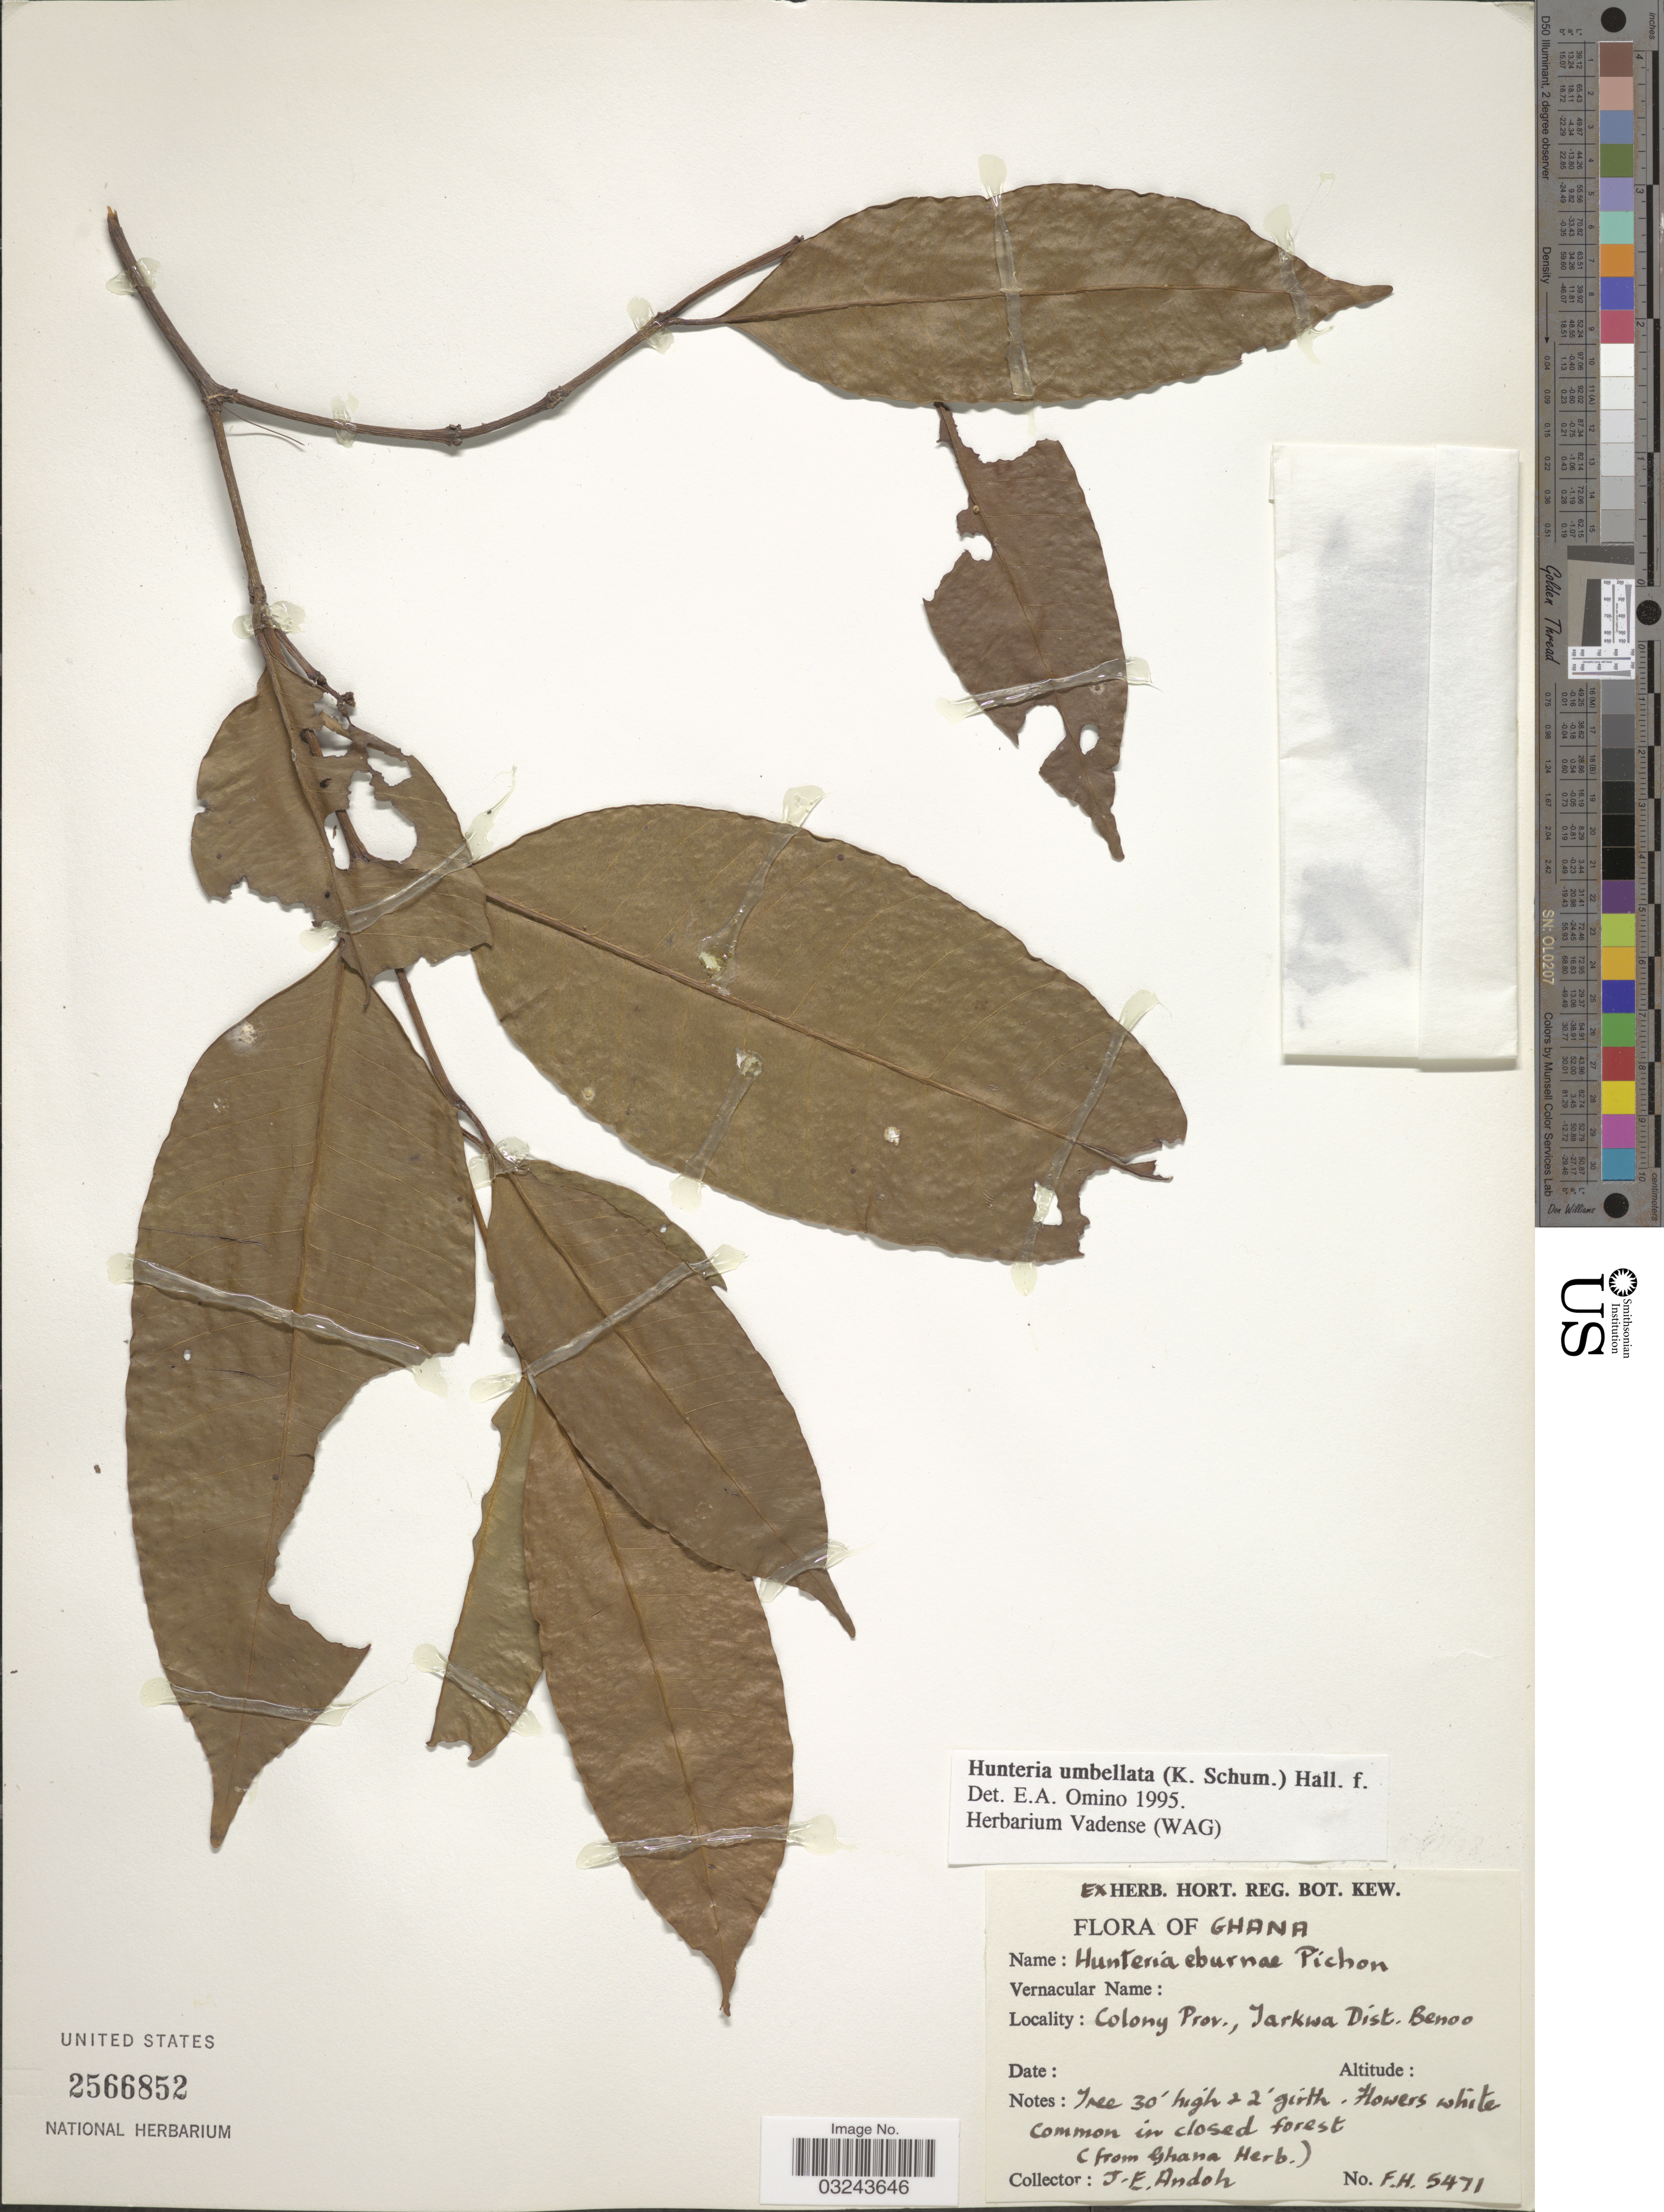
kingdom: Plantae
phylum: Tracheophyta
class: Magnoliopsida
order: Gentianales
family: Apocynaceae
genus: Hunteria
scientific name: Hunteria umbellata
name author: (K. Schum.) Hallier f.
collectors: J. Andoh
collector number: F.H.5471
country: Ghana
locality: Colony Prov., Tarkwa Dist. Benoo.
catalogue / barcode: US 2566852